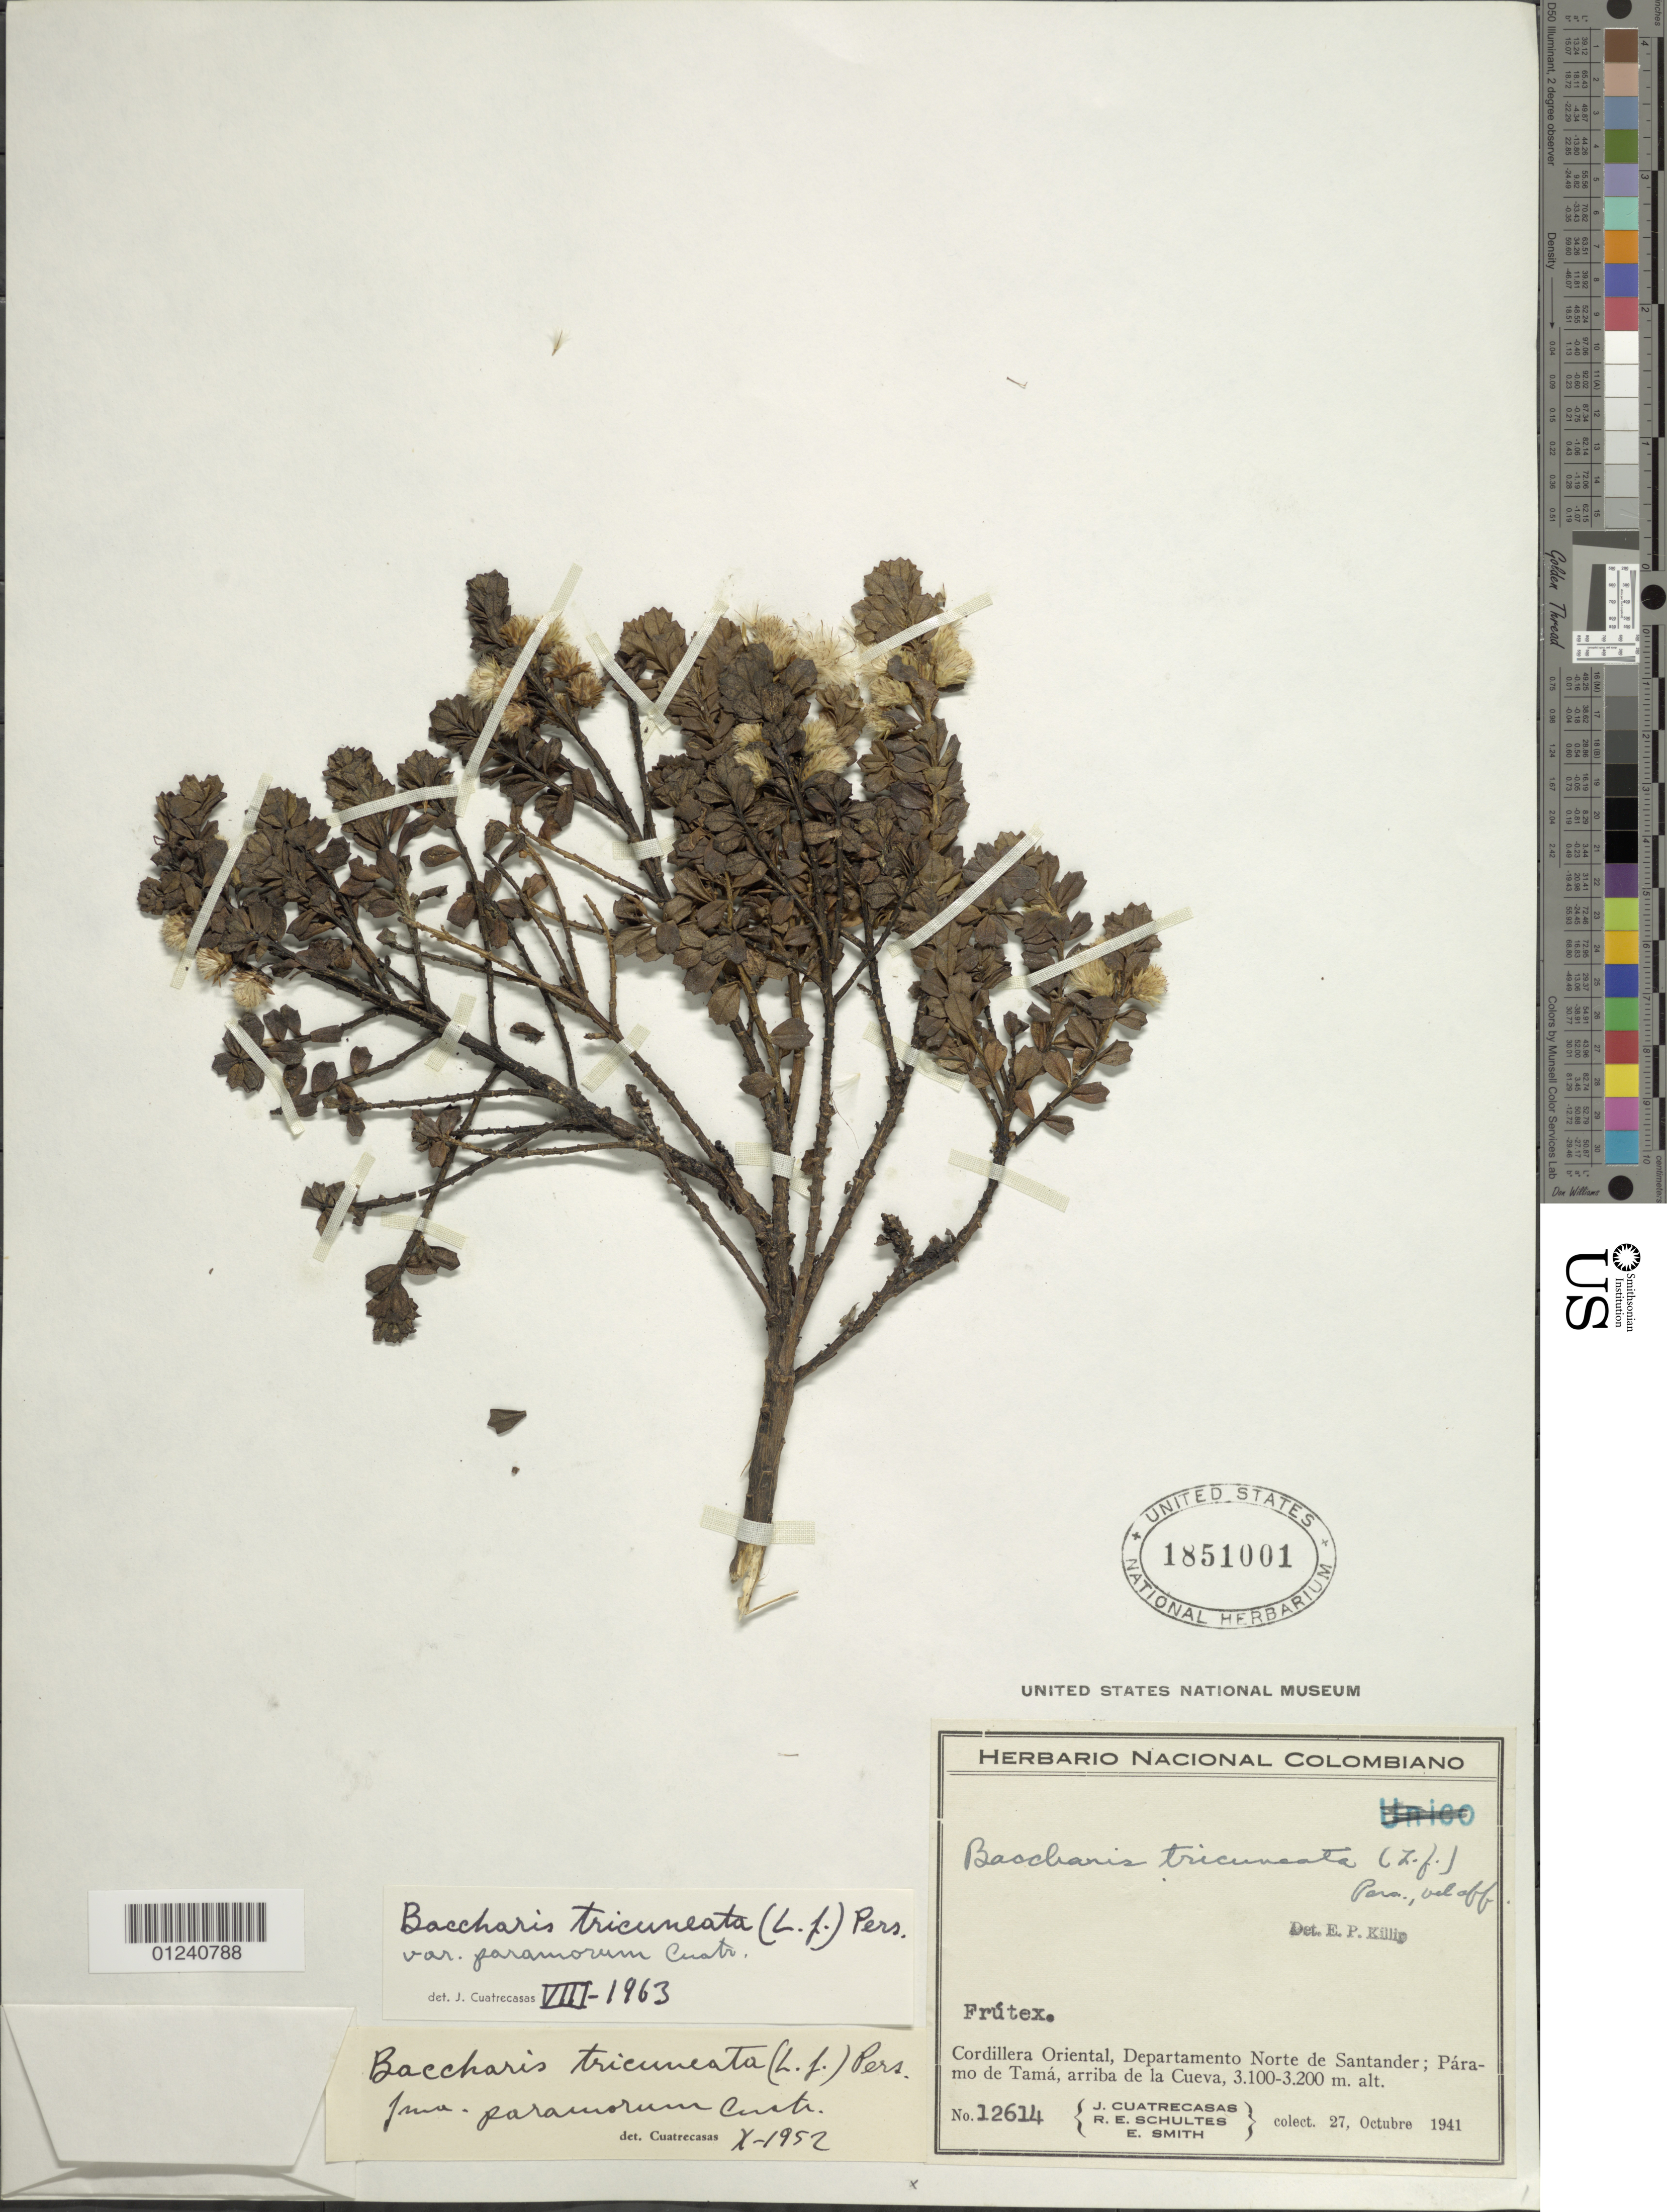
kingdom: Plantae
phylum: Tracheophyta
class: Magnoliopsida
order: Asterales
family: Asteraceae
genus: Baccharis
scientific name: Baccharis tricuneata var. paramorum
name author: Cuatrec.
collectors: J. Cuatrecasas, R. E. Schultes & C. E. Smith Jr.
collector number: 12614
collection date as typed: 27 Oct 1941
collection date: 1941-10-27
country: Colombia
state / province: Norte de Santander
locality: Cordillera Oriental; Páramo de Tamá, arriba de la Cueva.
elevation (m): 3100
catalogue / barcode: US 1851001